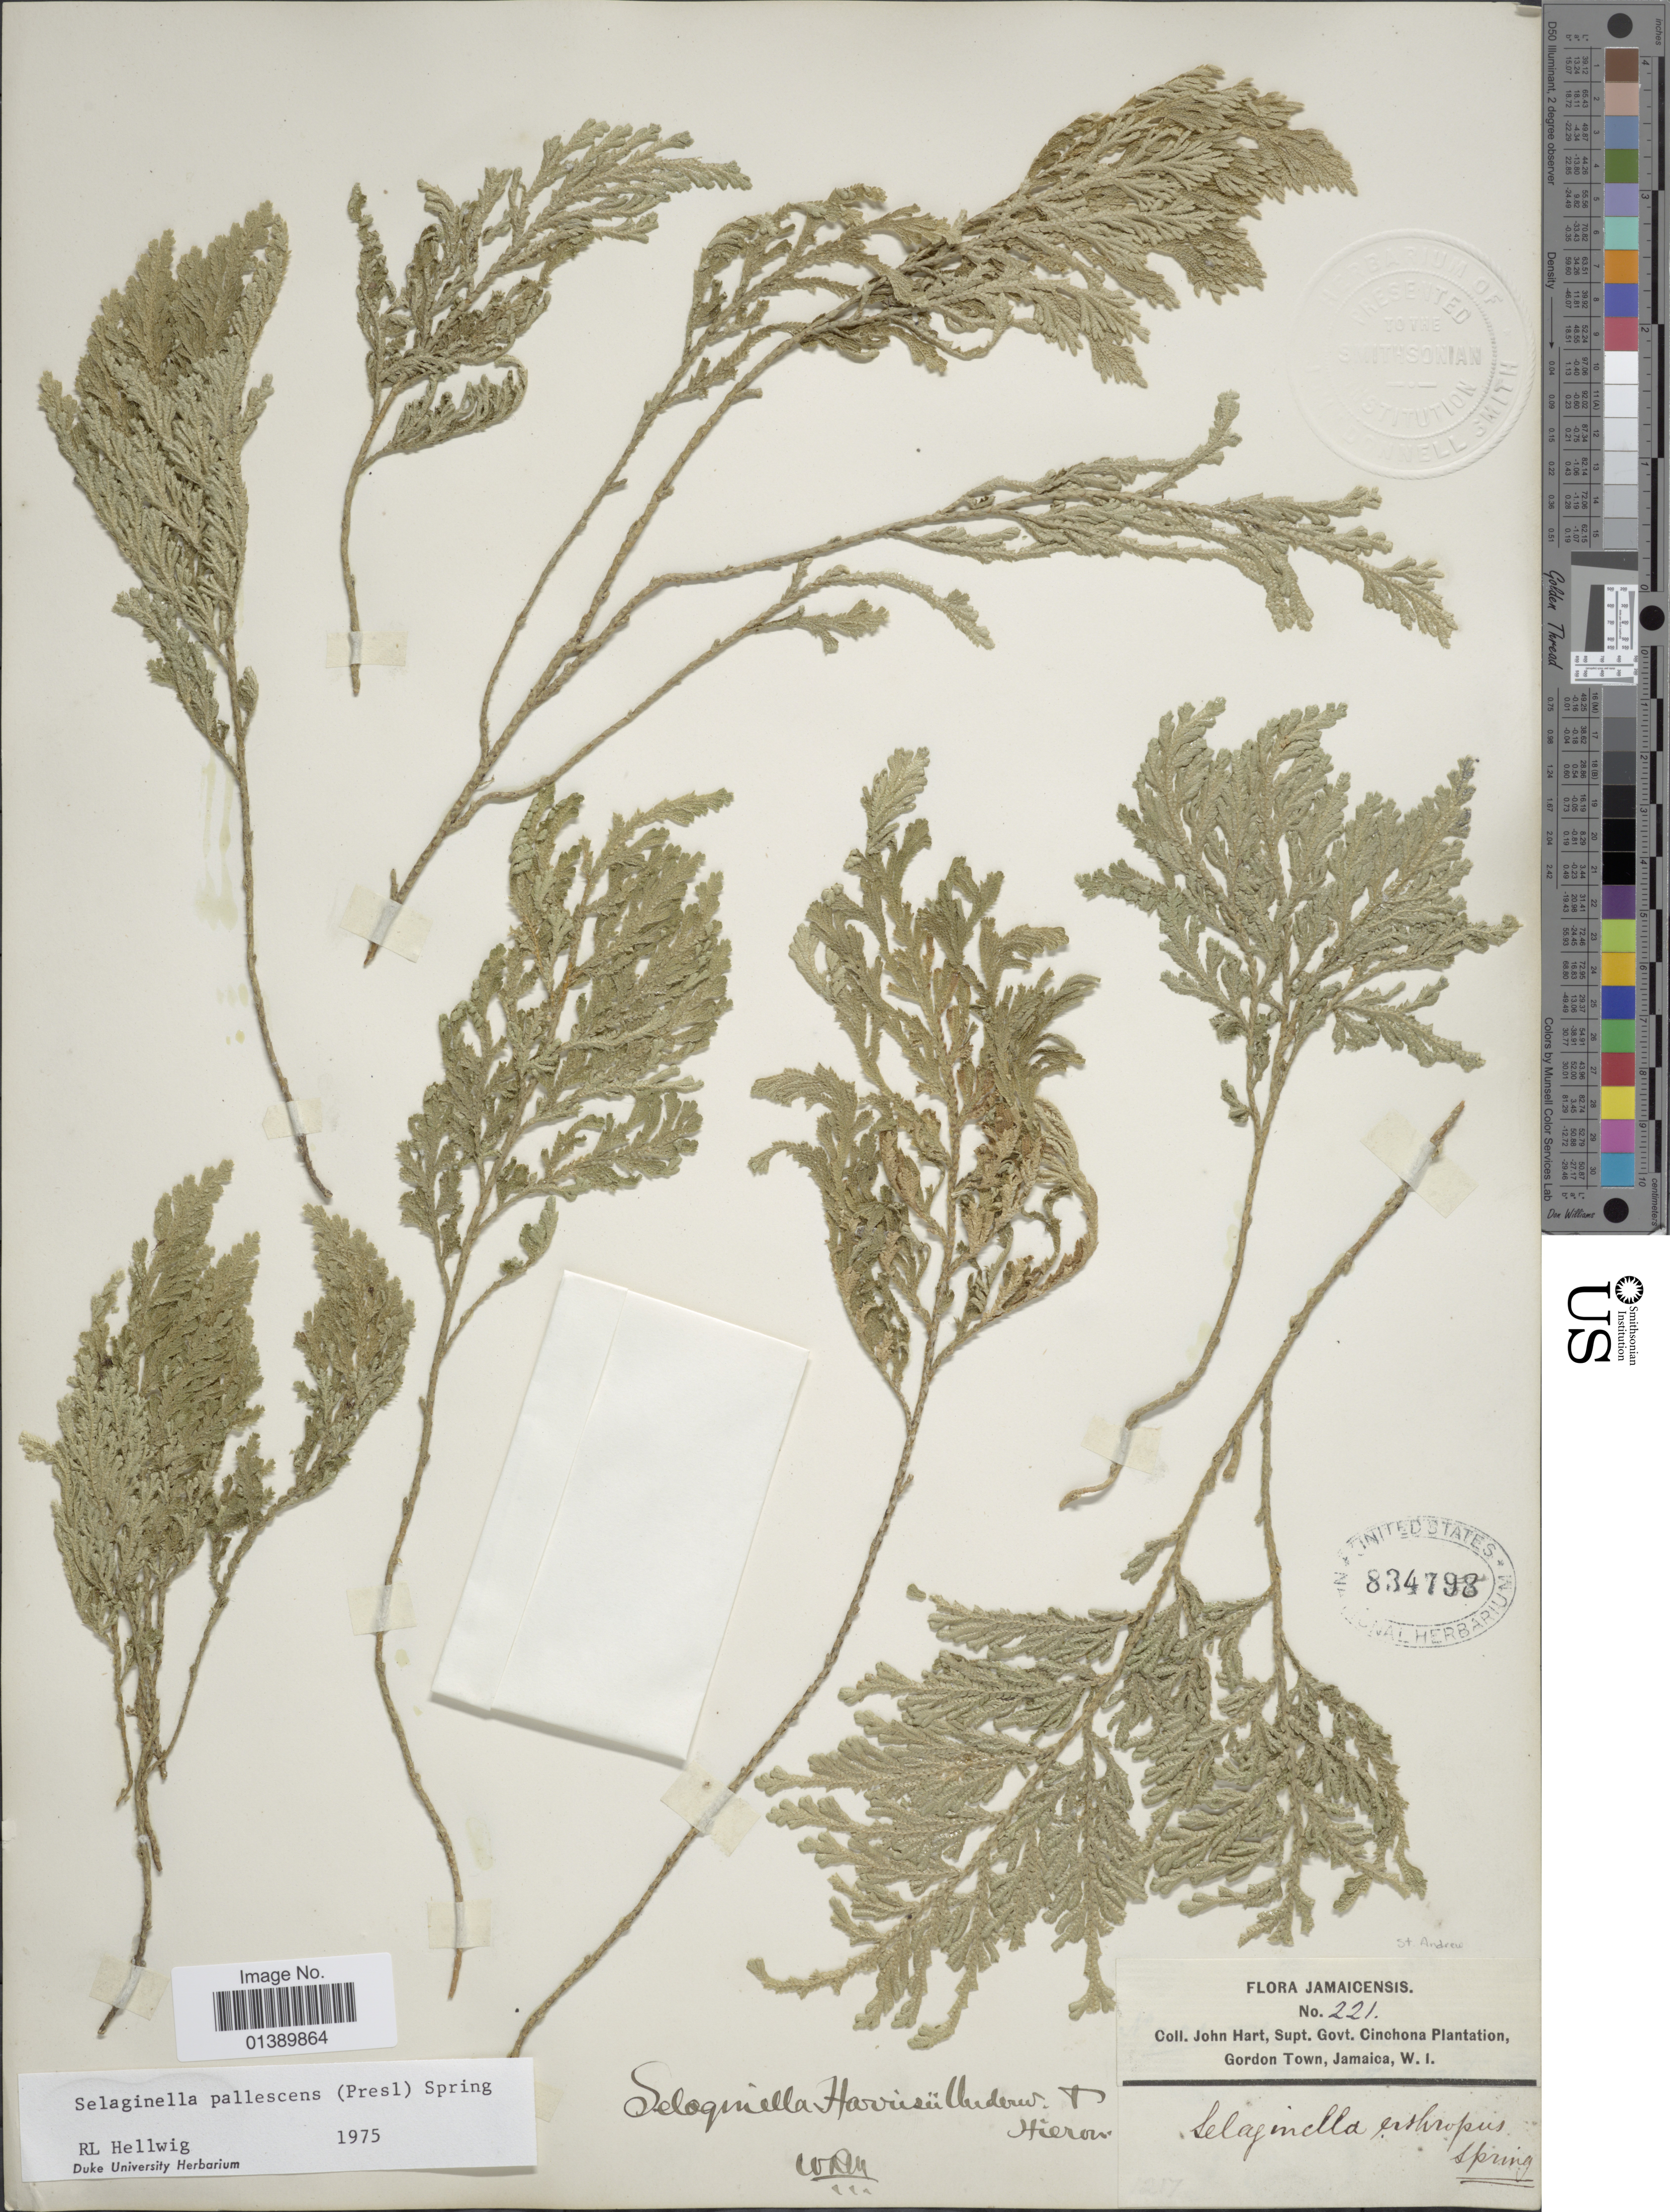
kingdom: Plantae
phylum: Tracheophyta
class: Lycopodiopsida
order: Selaginellales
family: Selaginellaceae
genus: Selaginella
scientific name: Selaginella pallescens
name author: (C. Presl) Spring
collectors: J. H. Hart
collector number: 221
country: Jamaica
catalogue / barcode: US 834798